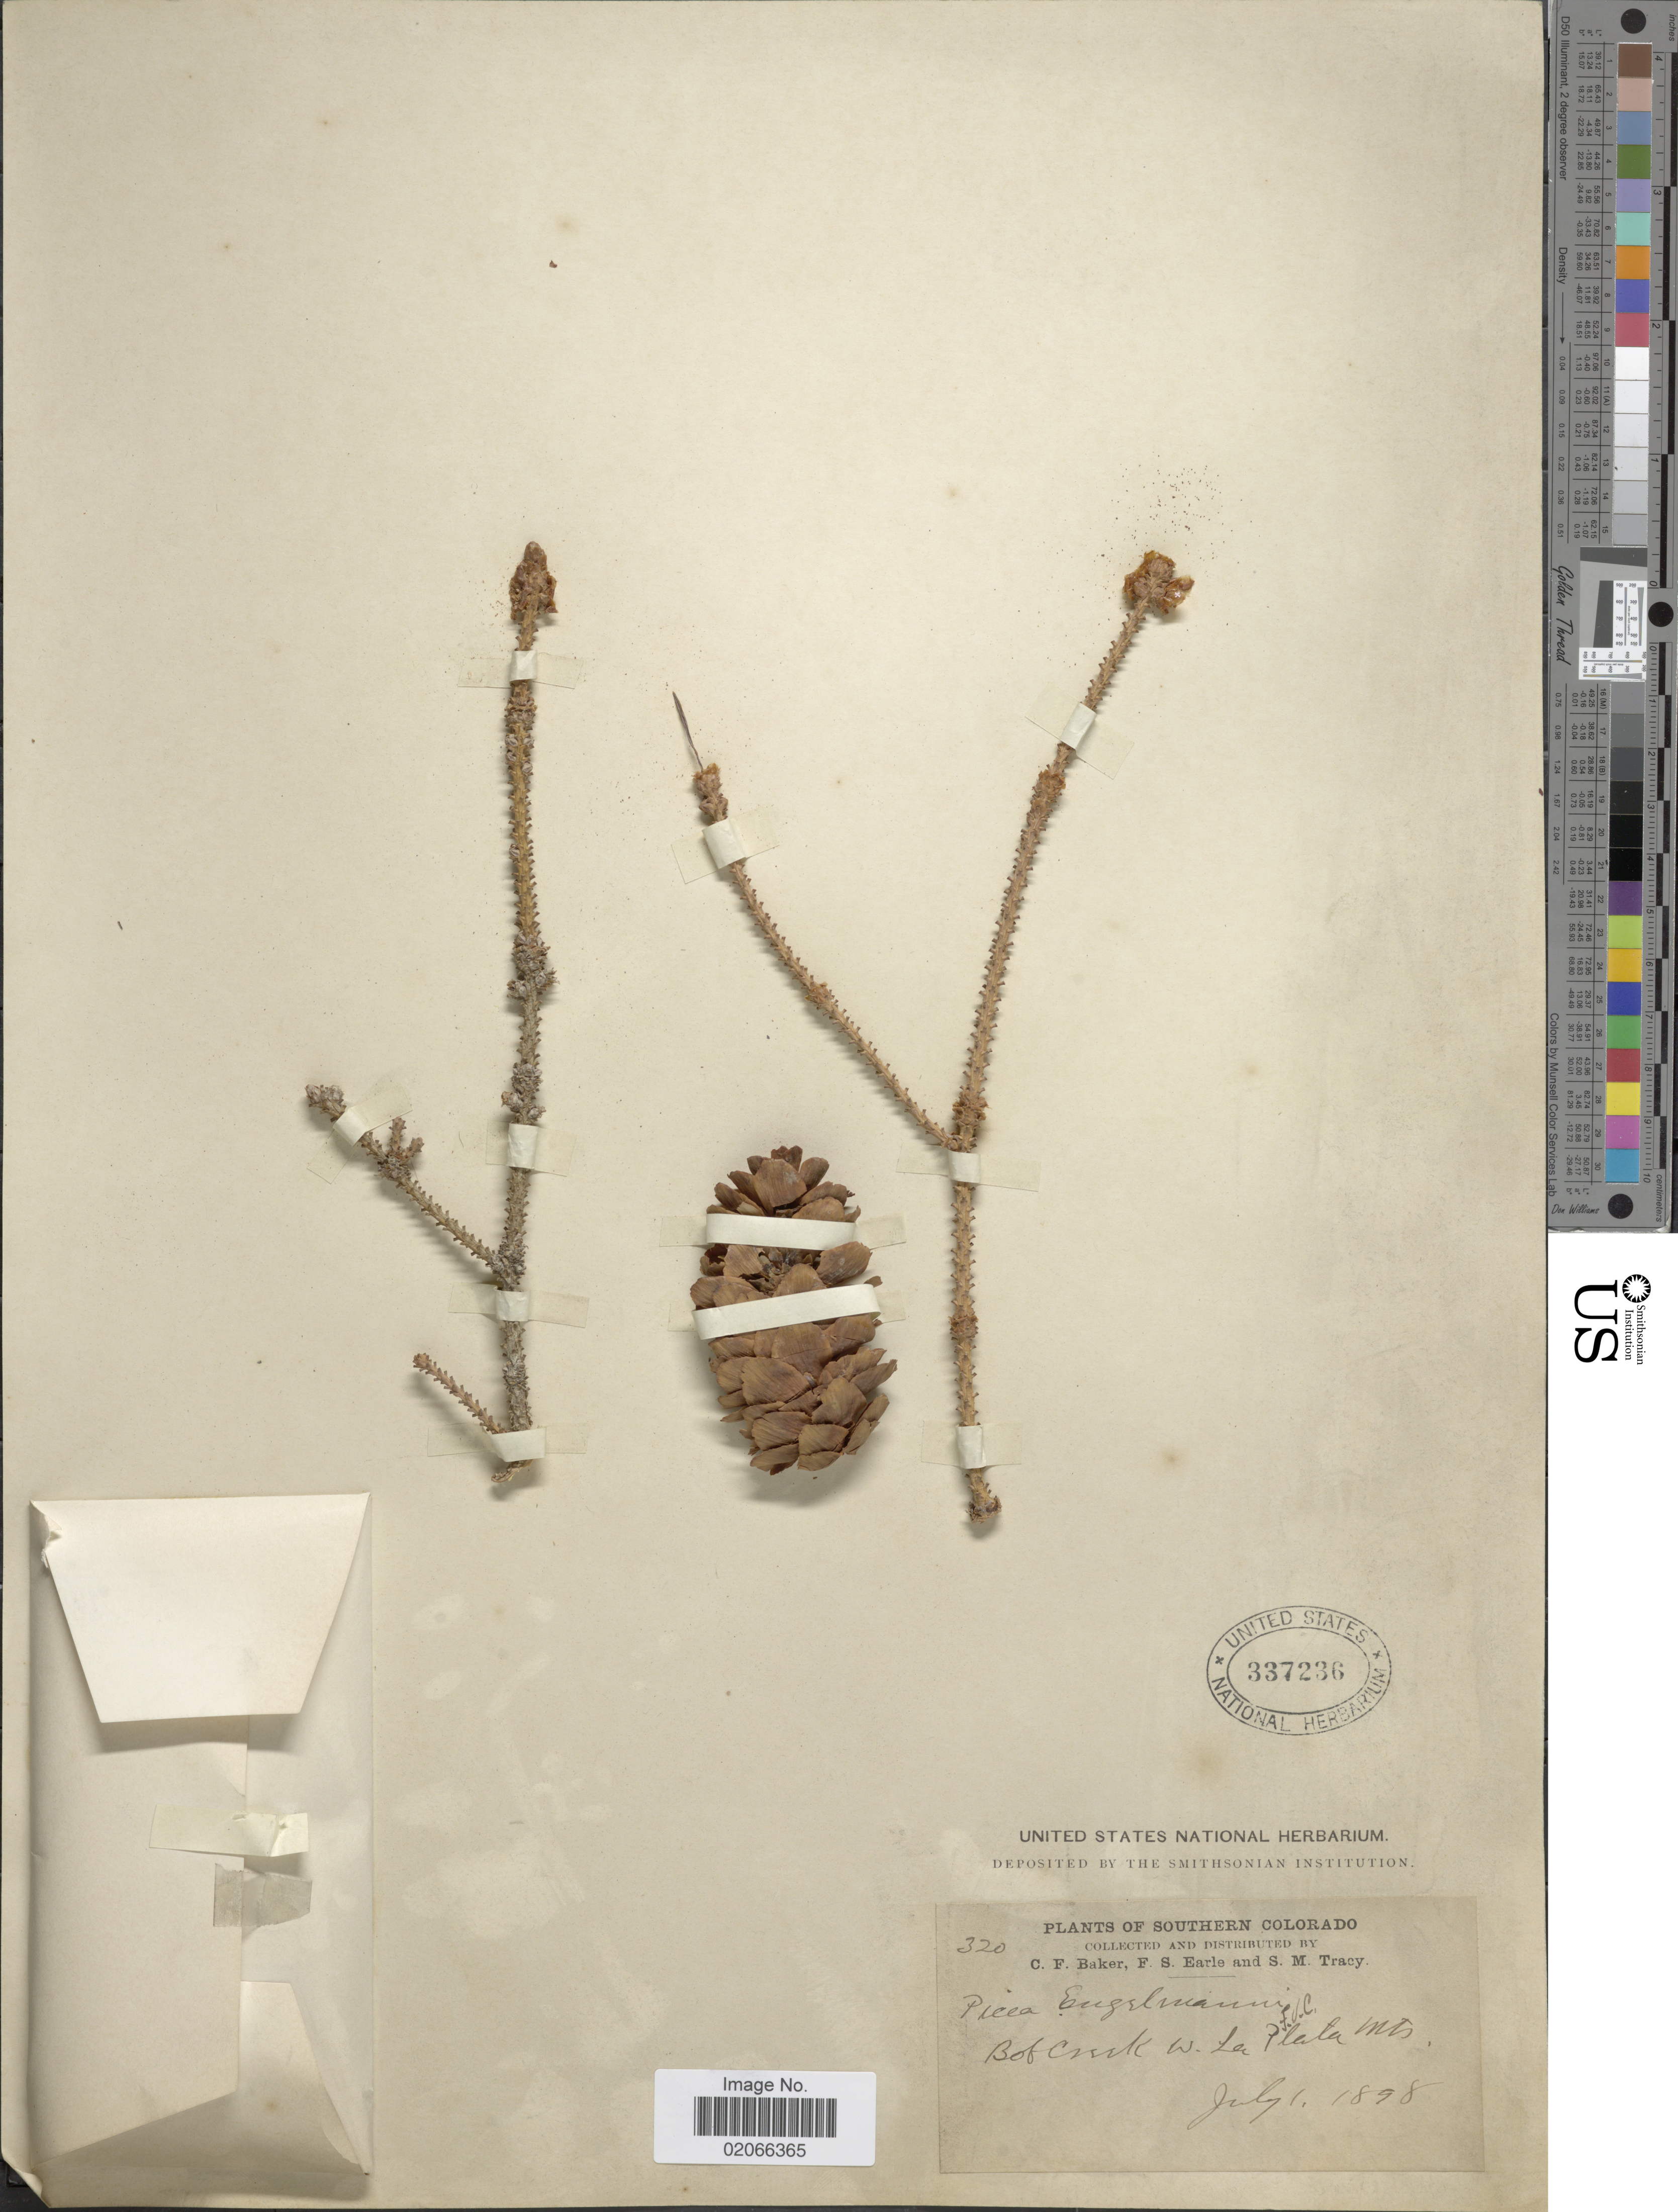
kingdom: Plantae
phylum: Tracheophyta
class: Pinopsida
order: Pinales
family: Pinaceae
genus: Picea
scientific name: Picea engelmannii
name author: Parry ex Engelm.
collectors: C. F. Baker, F. S. Earle & S. M. Tracy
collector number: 320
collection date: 1898-07-01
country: United States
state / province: Colorado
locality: Bob Creek W. La Plata Mts.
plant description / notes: Corrected "Babcock w. La Plata Mountains" to "Bob Creek W. La Plata Mts."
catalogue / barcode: US 337236